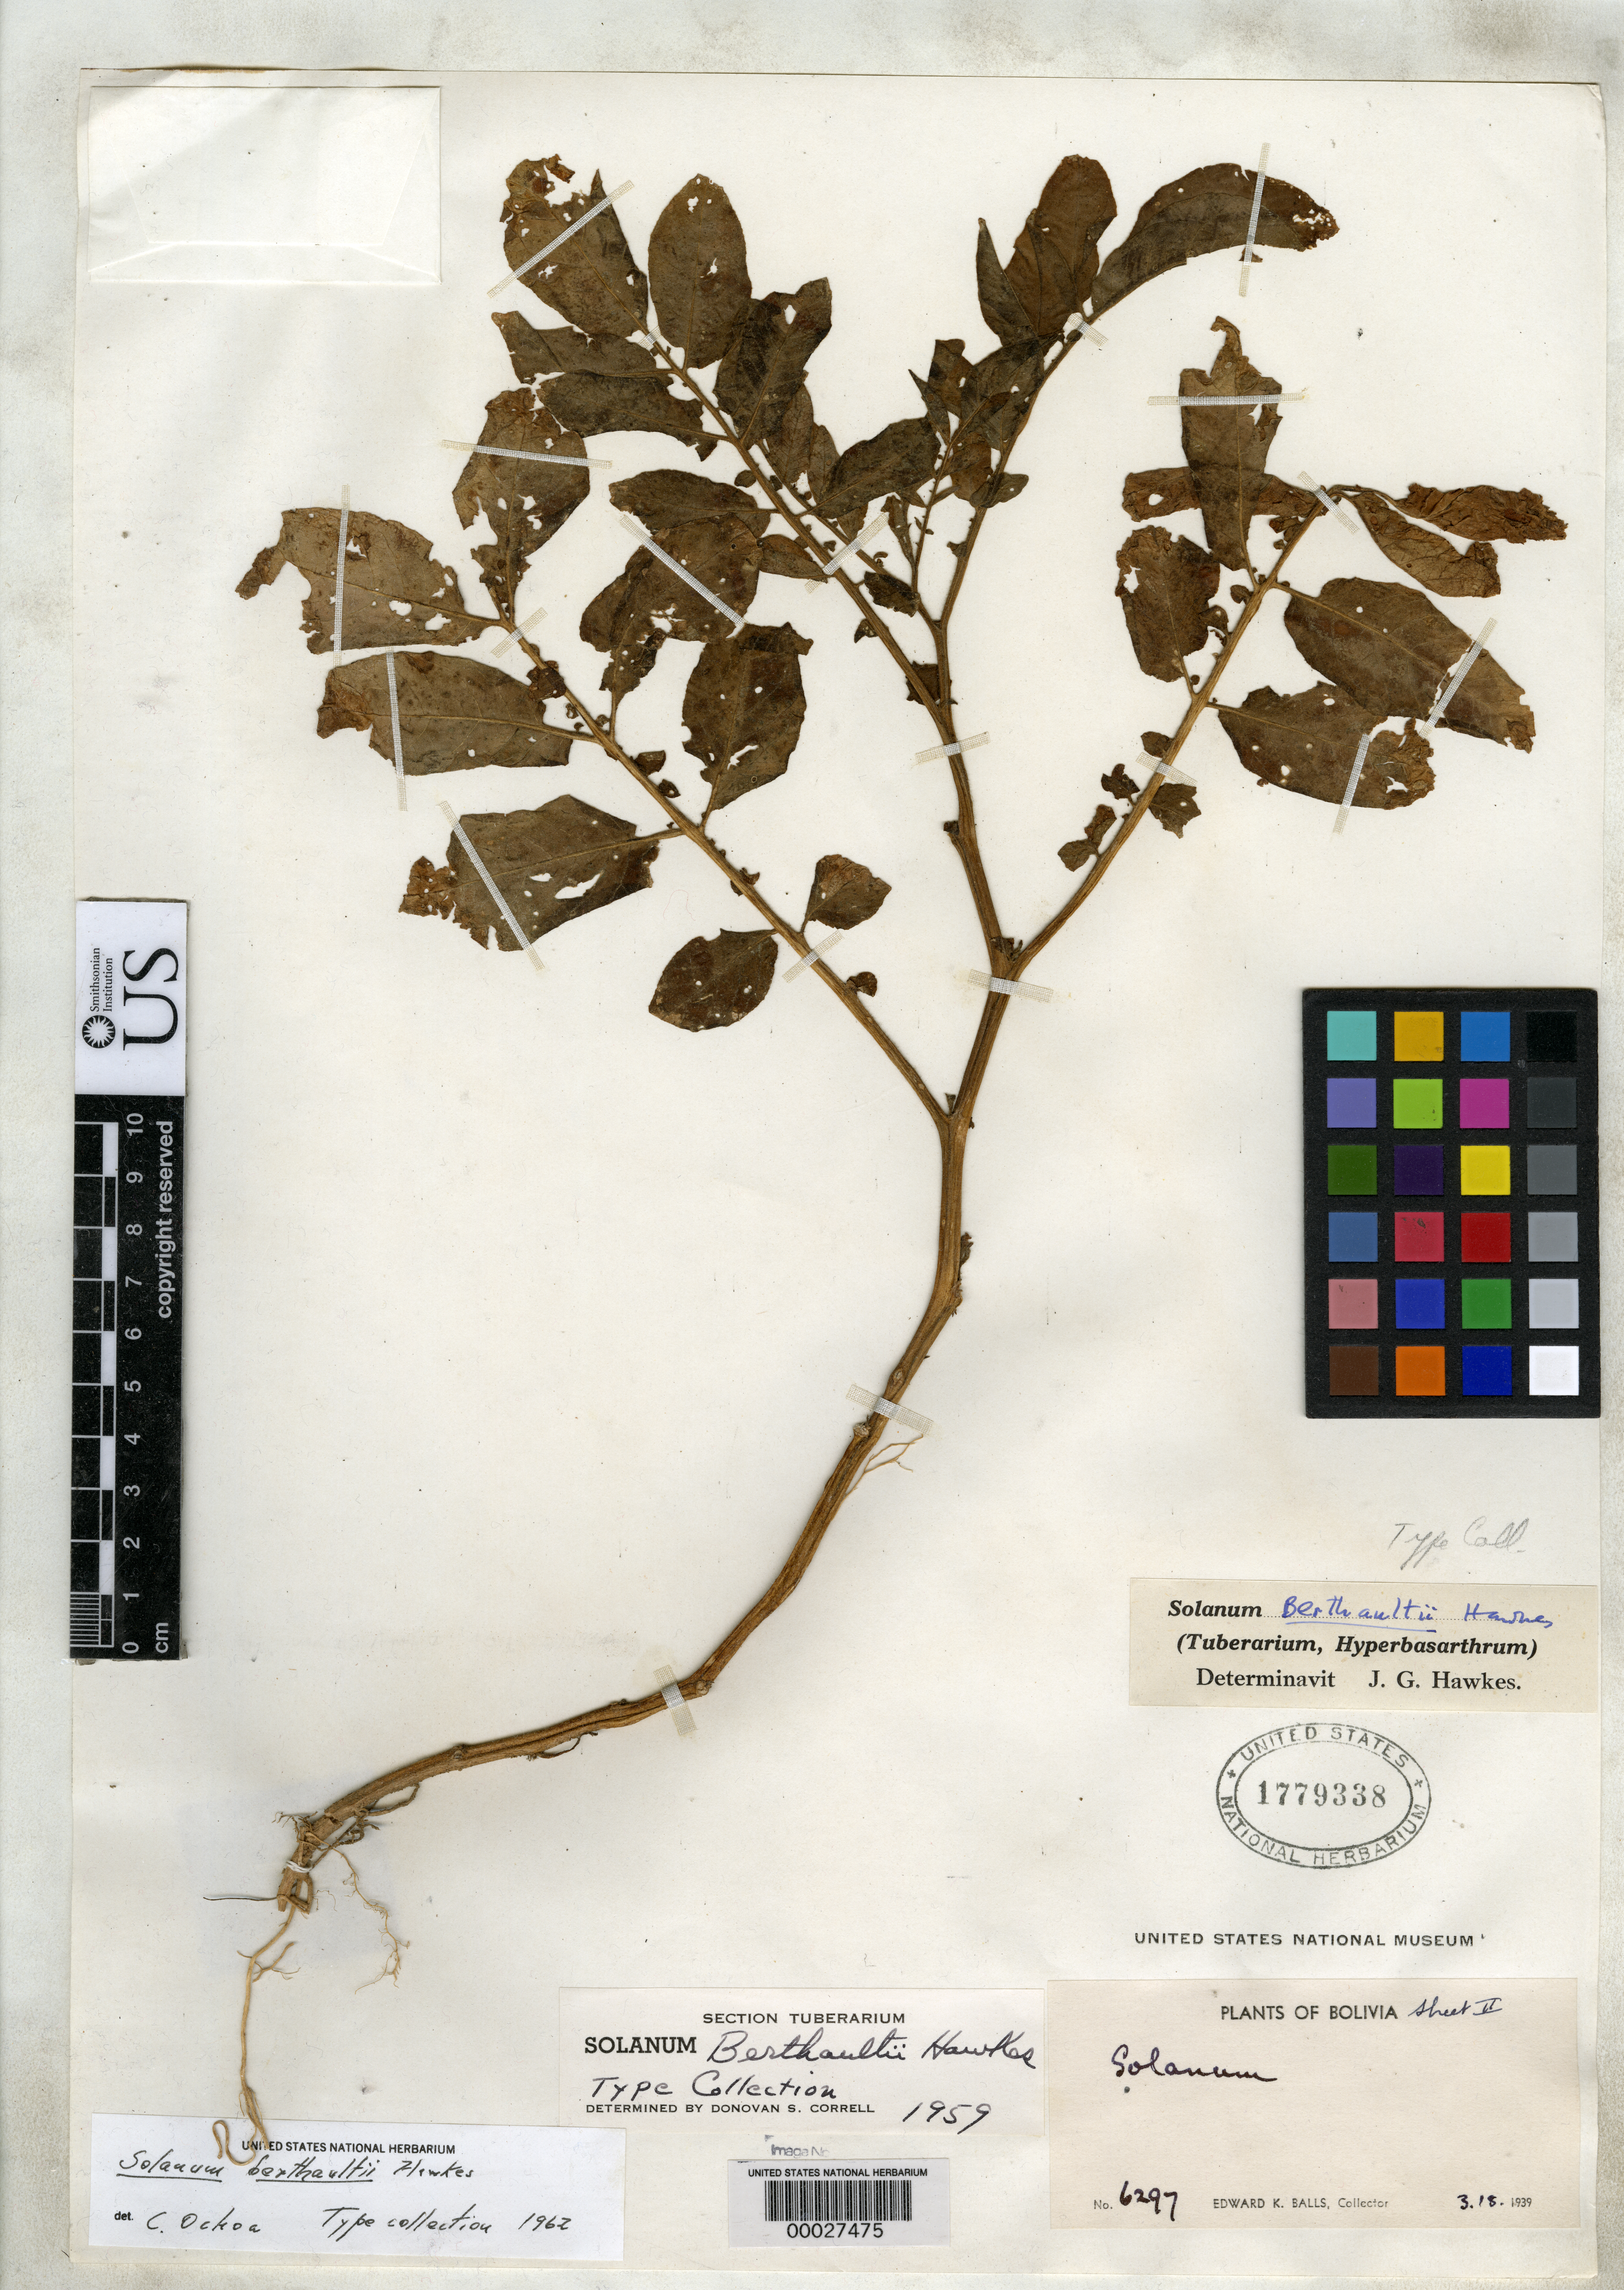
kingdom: Plantae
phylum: Tracheophyta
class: Magnoliopsida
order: Solanales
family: Solanaceae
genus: Solanum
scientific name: Solanum berthaultii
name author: Hawkes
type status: Isotype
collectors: E. K. Balls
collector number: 6297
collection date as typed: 18 Mar 1939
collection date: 1939-03-18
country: Bolivia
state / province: Cochabamba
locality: Cerro San Pedro.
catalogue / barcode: US 1779338